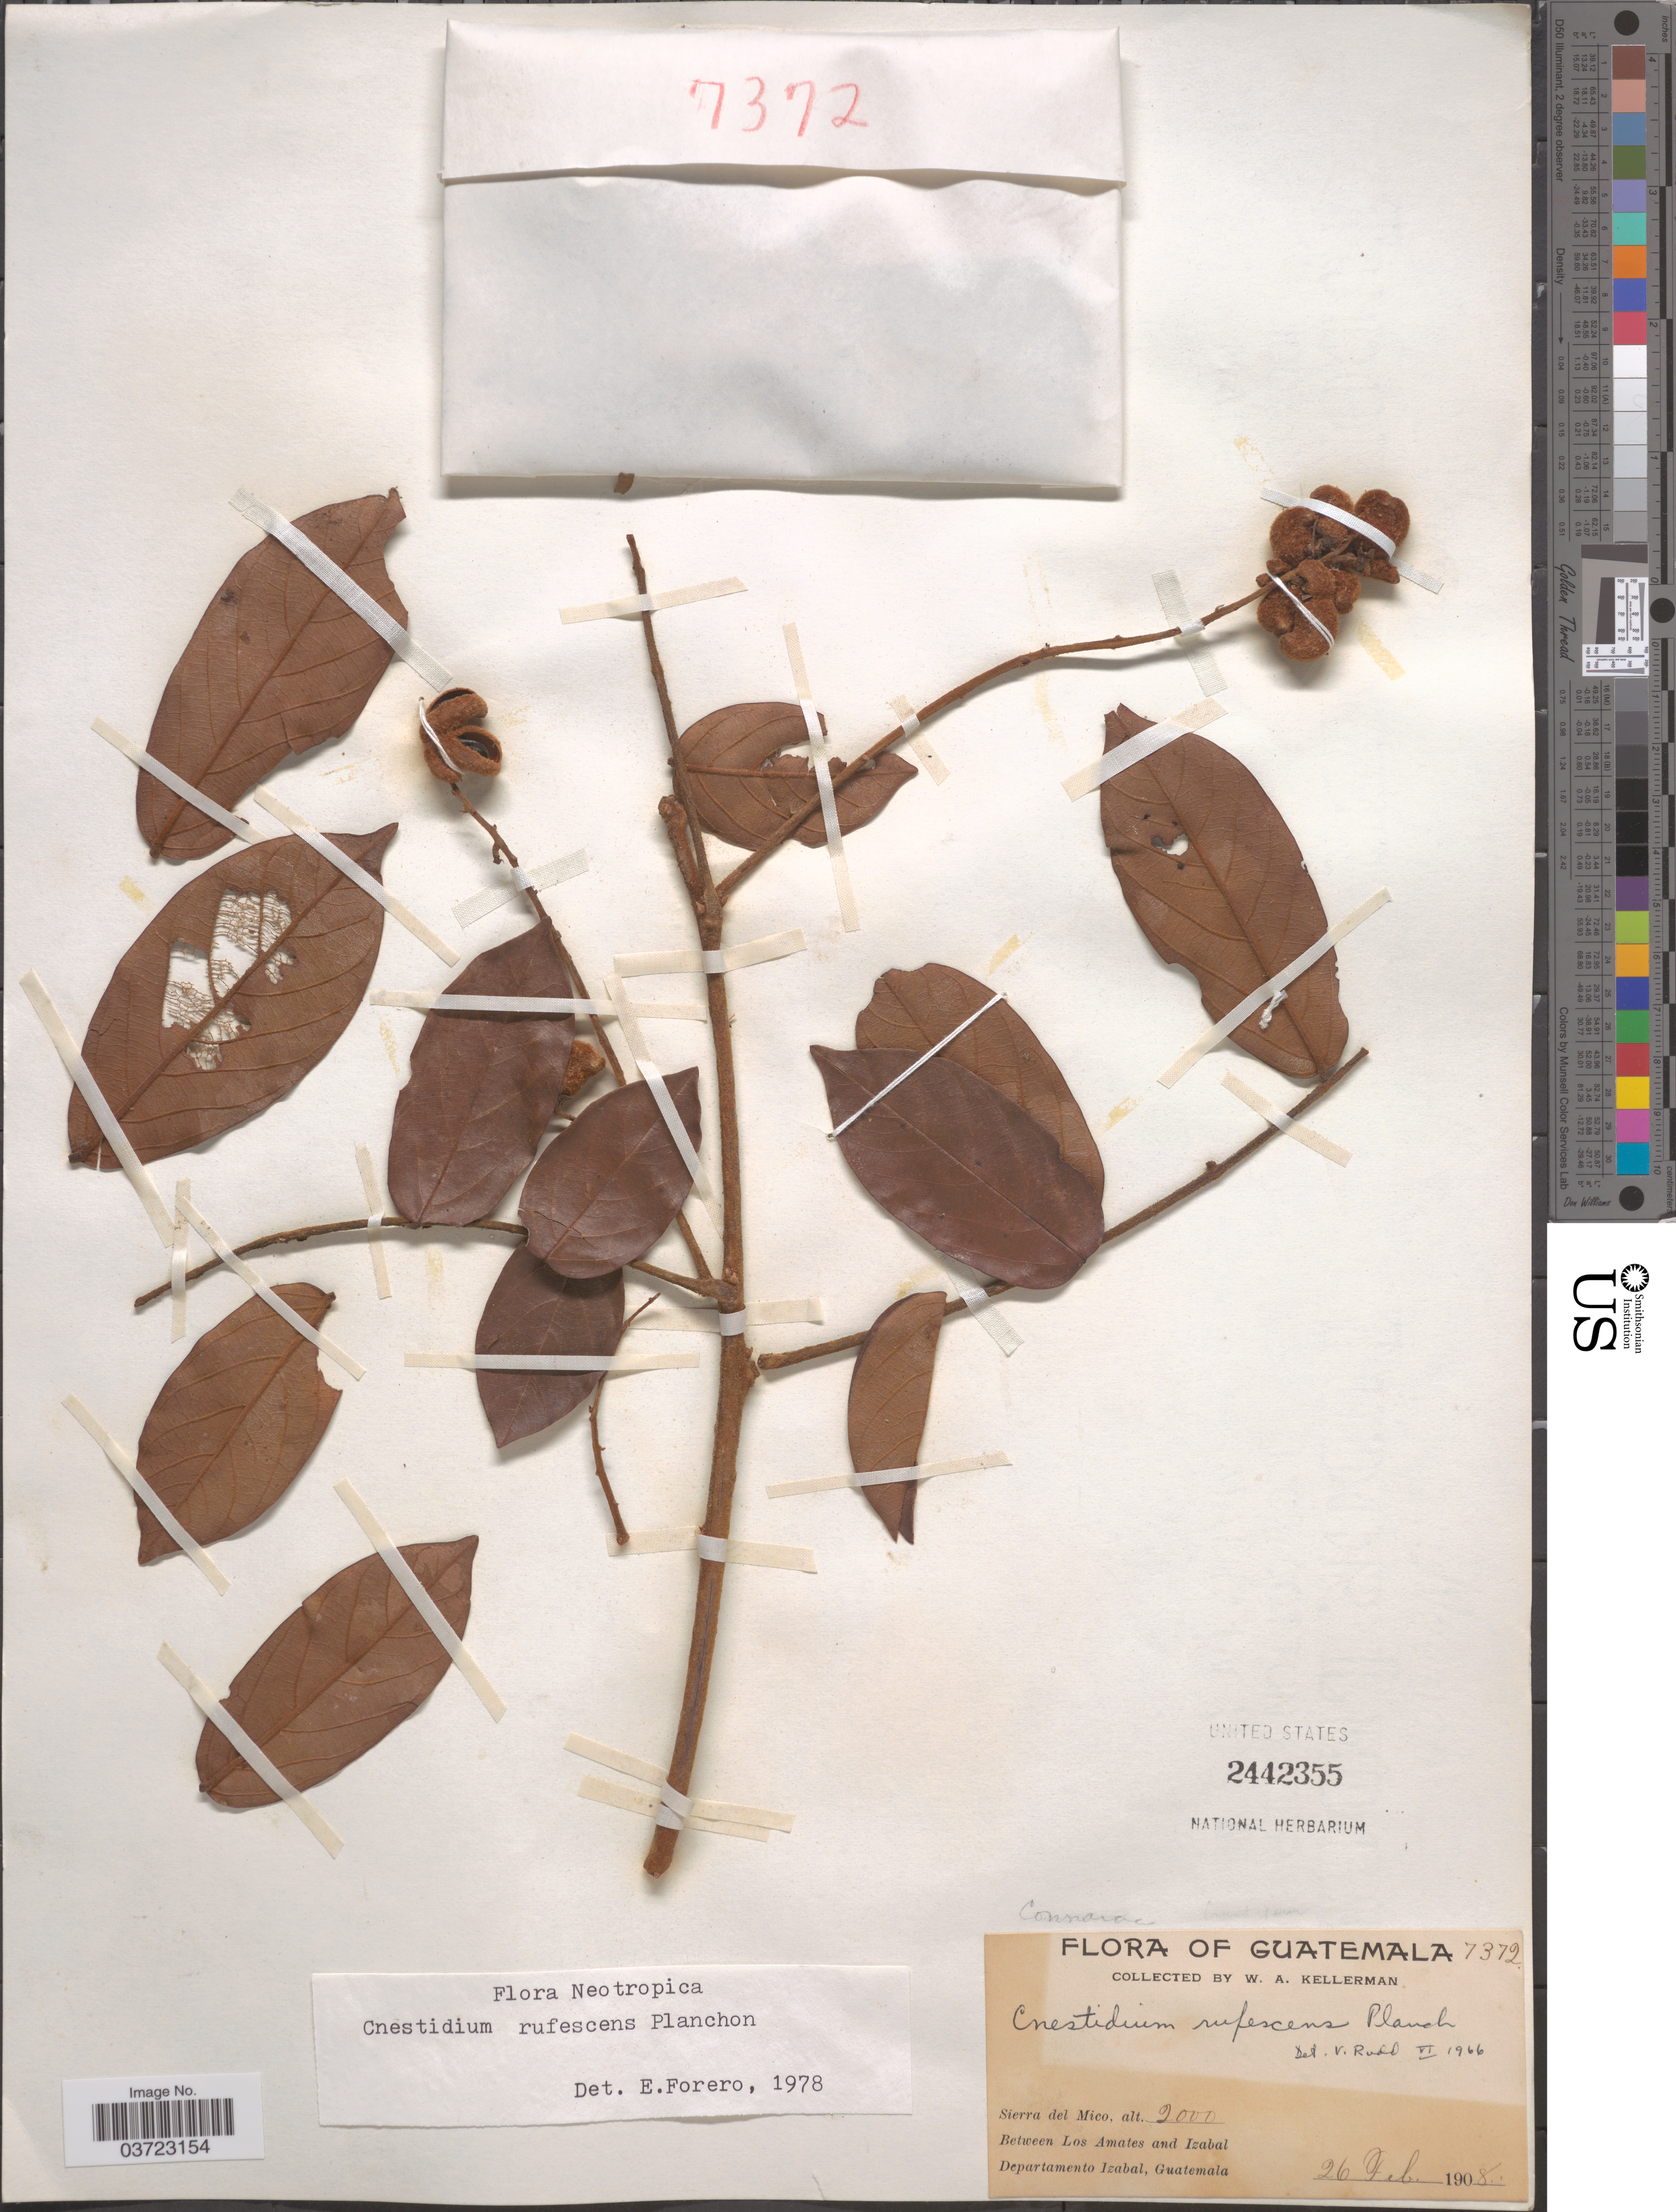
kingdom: Plantae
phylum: Tracheophyta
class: Magnoliopsida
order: Oxalidales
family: Connaraceae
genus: Cnestidium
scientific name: Cnestidium rufescens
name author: Planch.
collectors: W. Kellerman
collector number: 7372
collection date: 1908-02-26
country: Guatemala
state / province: Izabal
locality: Sierra del Mico, Between Los Amates and Izabal, Departamento Izabal.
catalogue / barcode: US 2442355